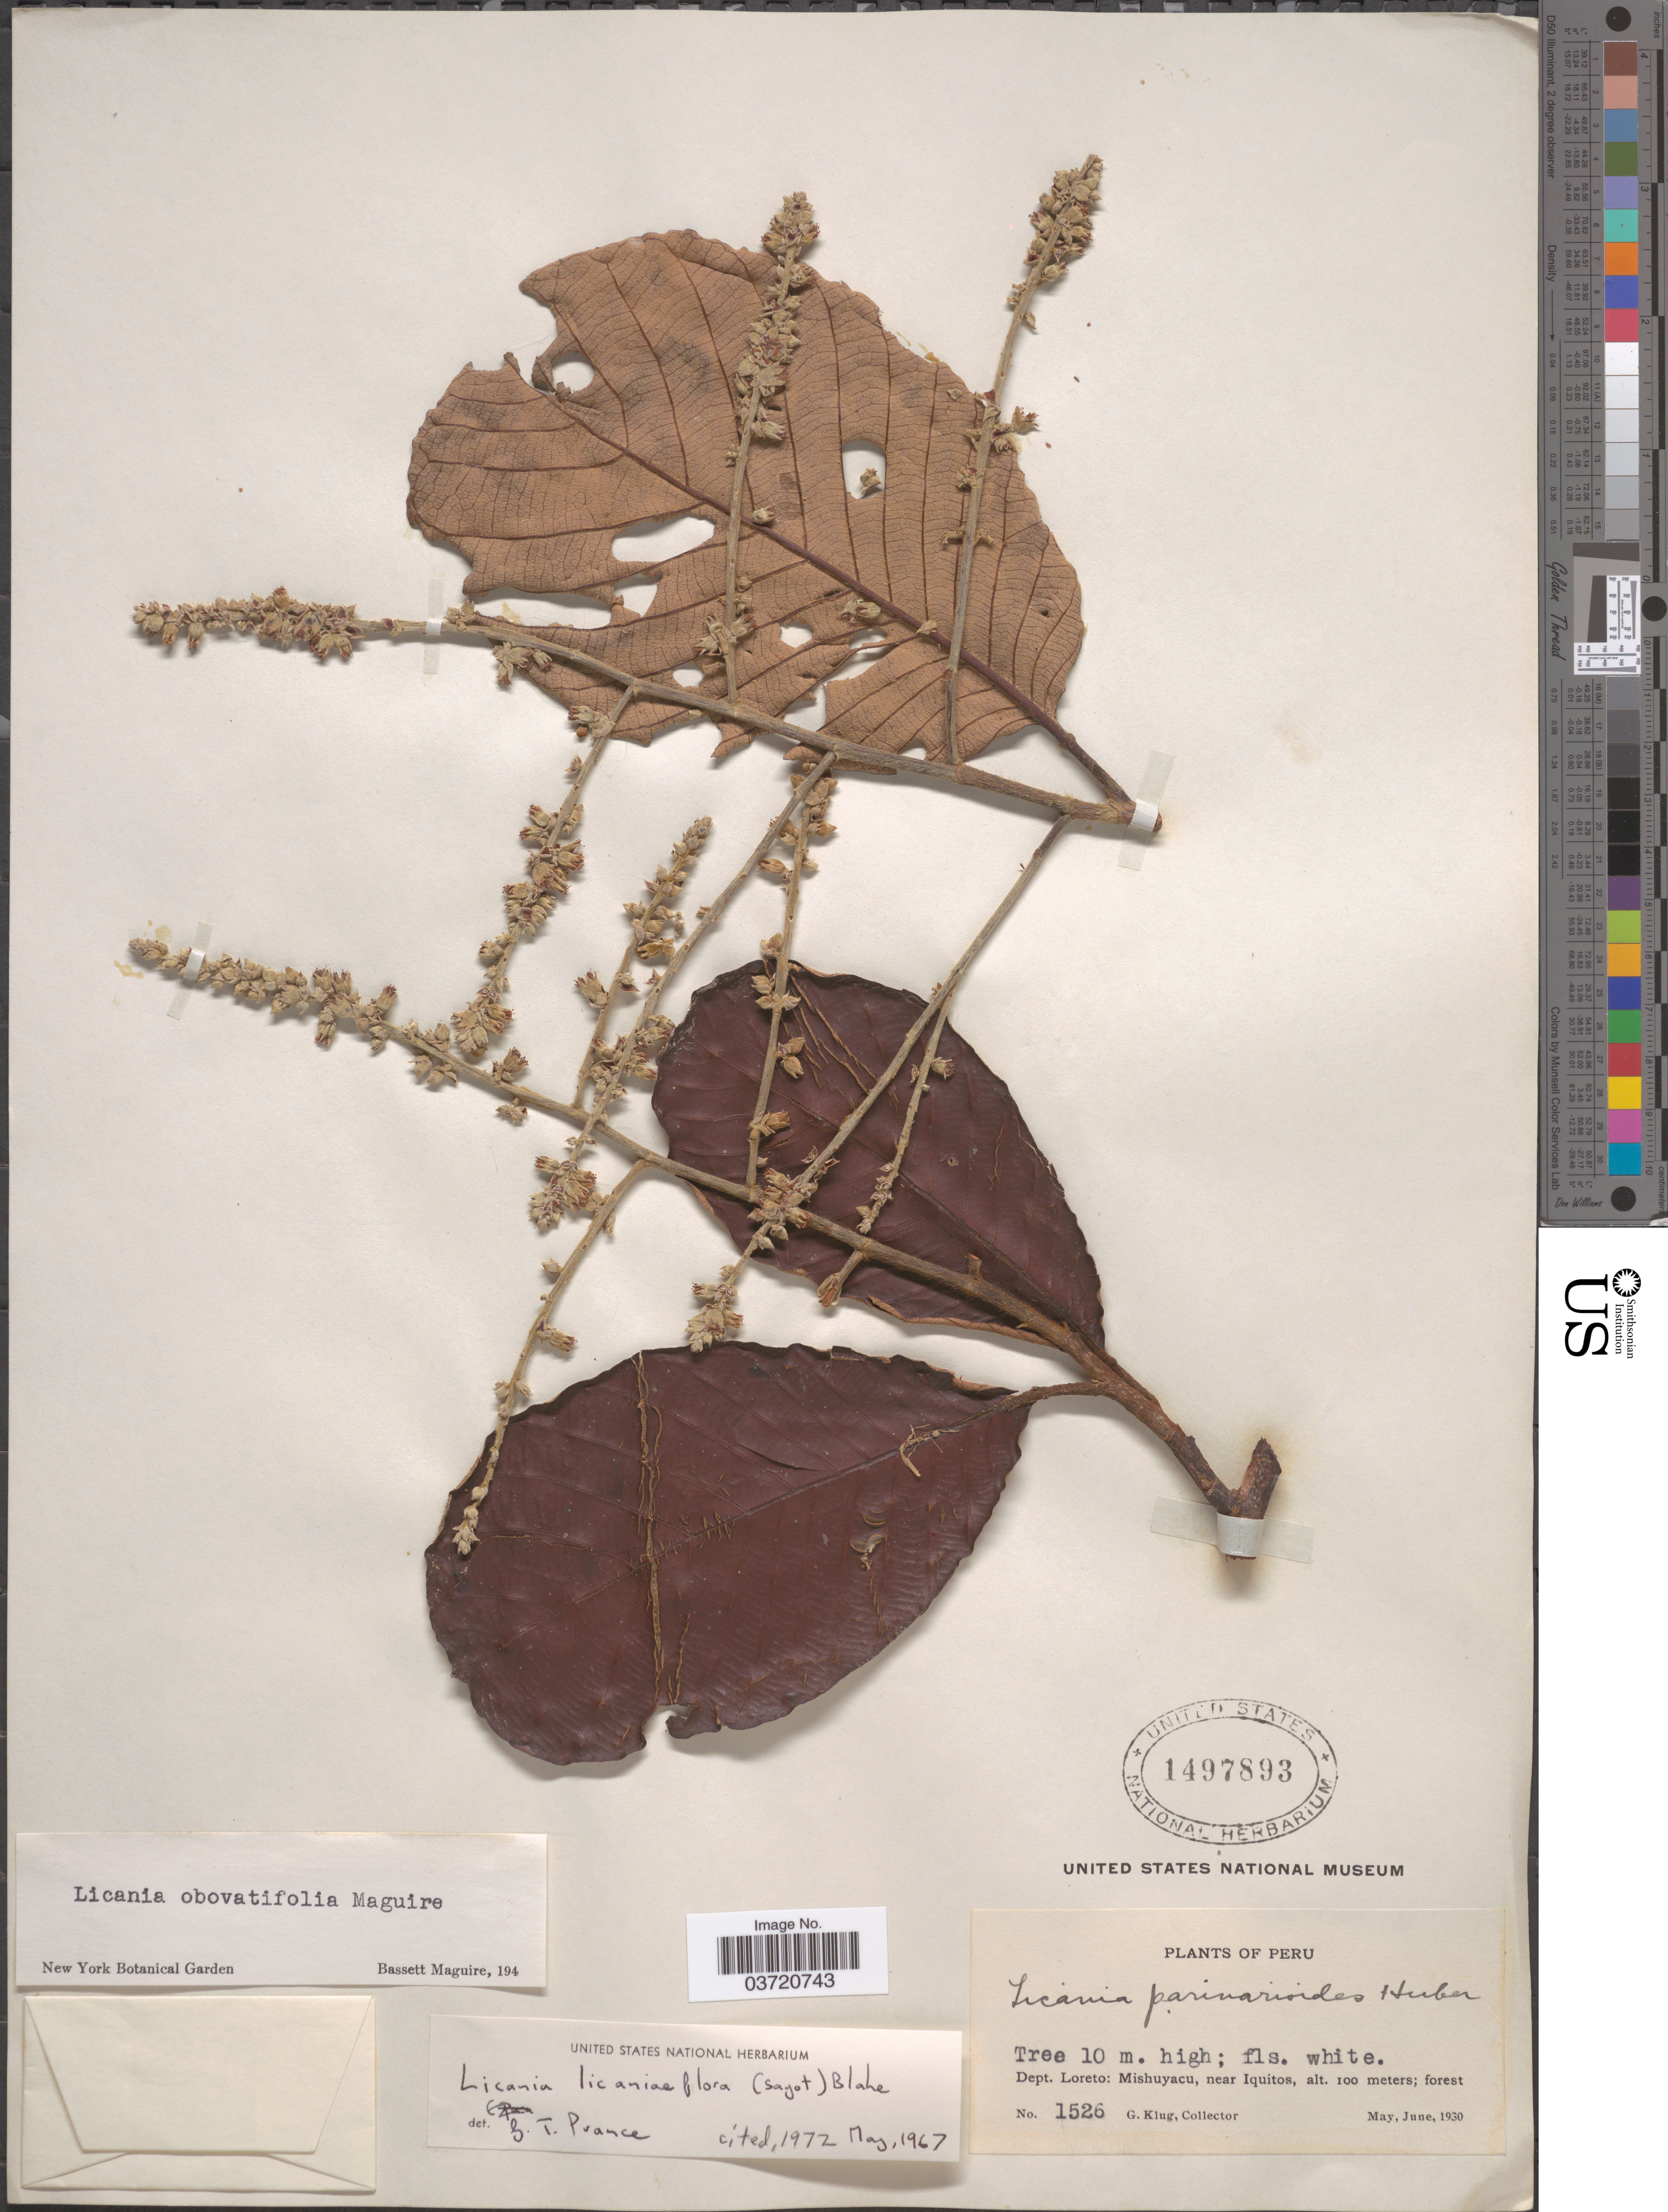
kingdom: Plantae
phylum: Tracheophyta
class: Magnoliopsida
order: Malpighiales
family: Chrysobalanaceae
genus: Parinariopsis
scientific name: Parinariopsis licaniiflora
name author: (Sagot) Sothers & Prance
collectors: G. Klug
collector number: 1526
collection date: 1930-05/1930-06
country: Peru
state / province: Loreto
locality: Dept. Loreto: Mishuyacu, near Iquitos.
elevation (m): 100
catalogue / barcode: US 1497893